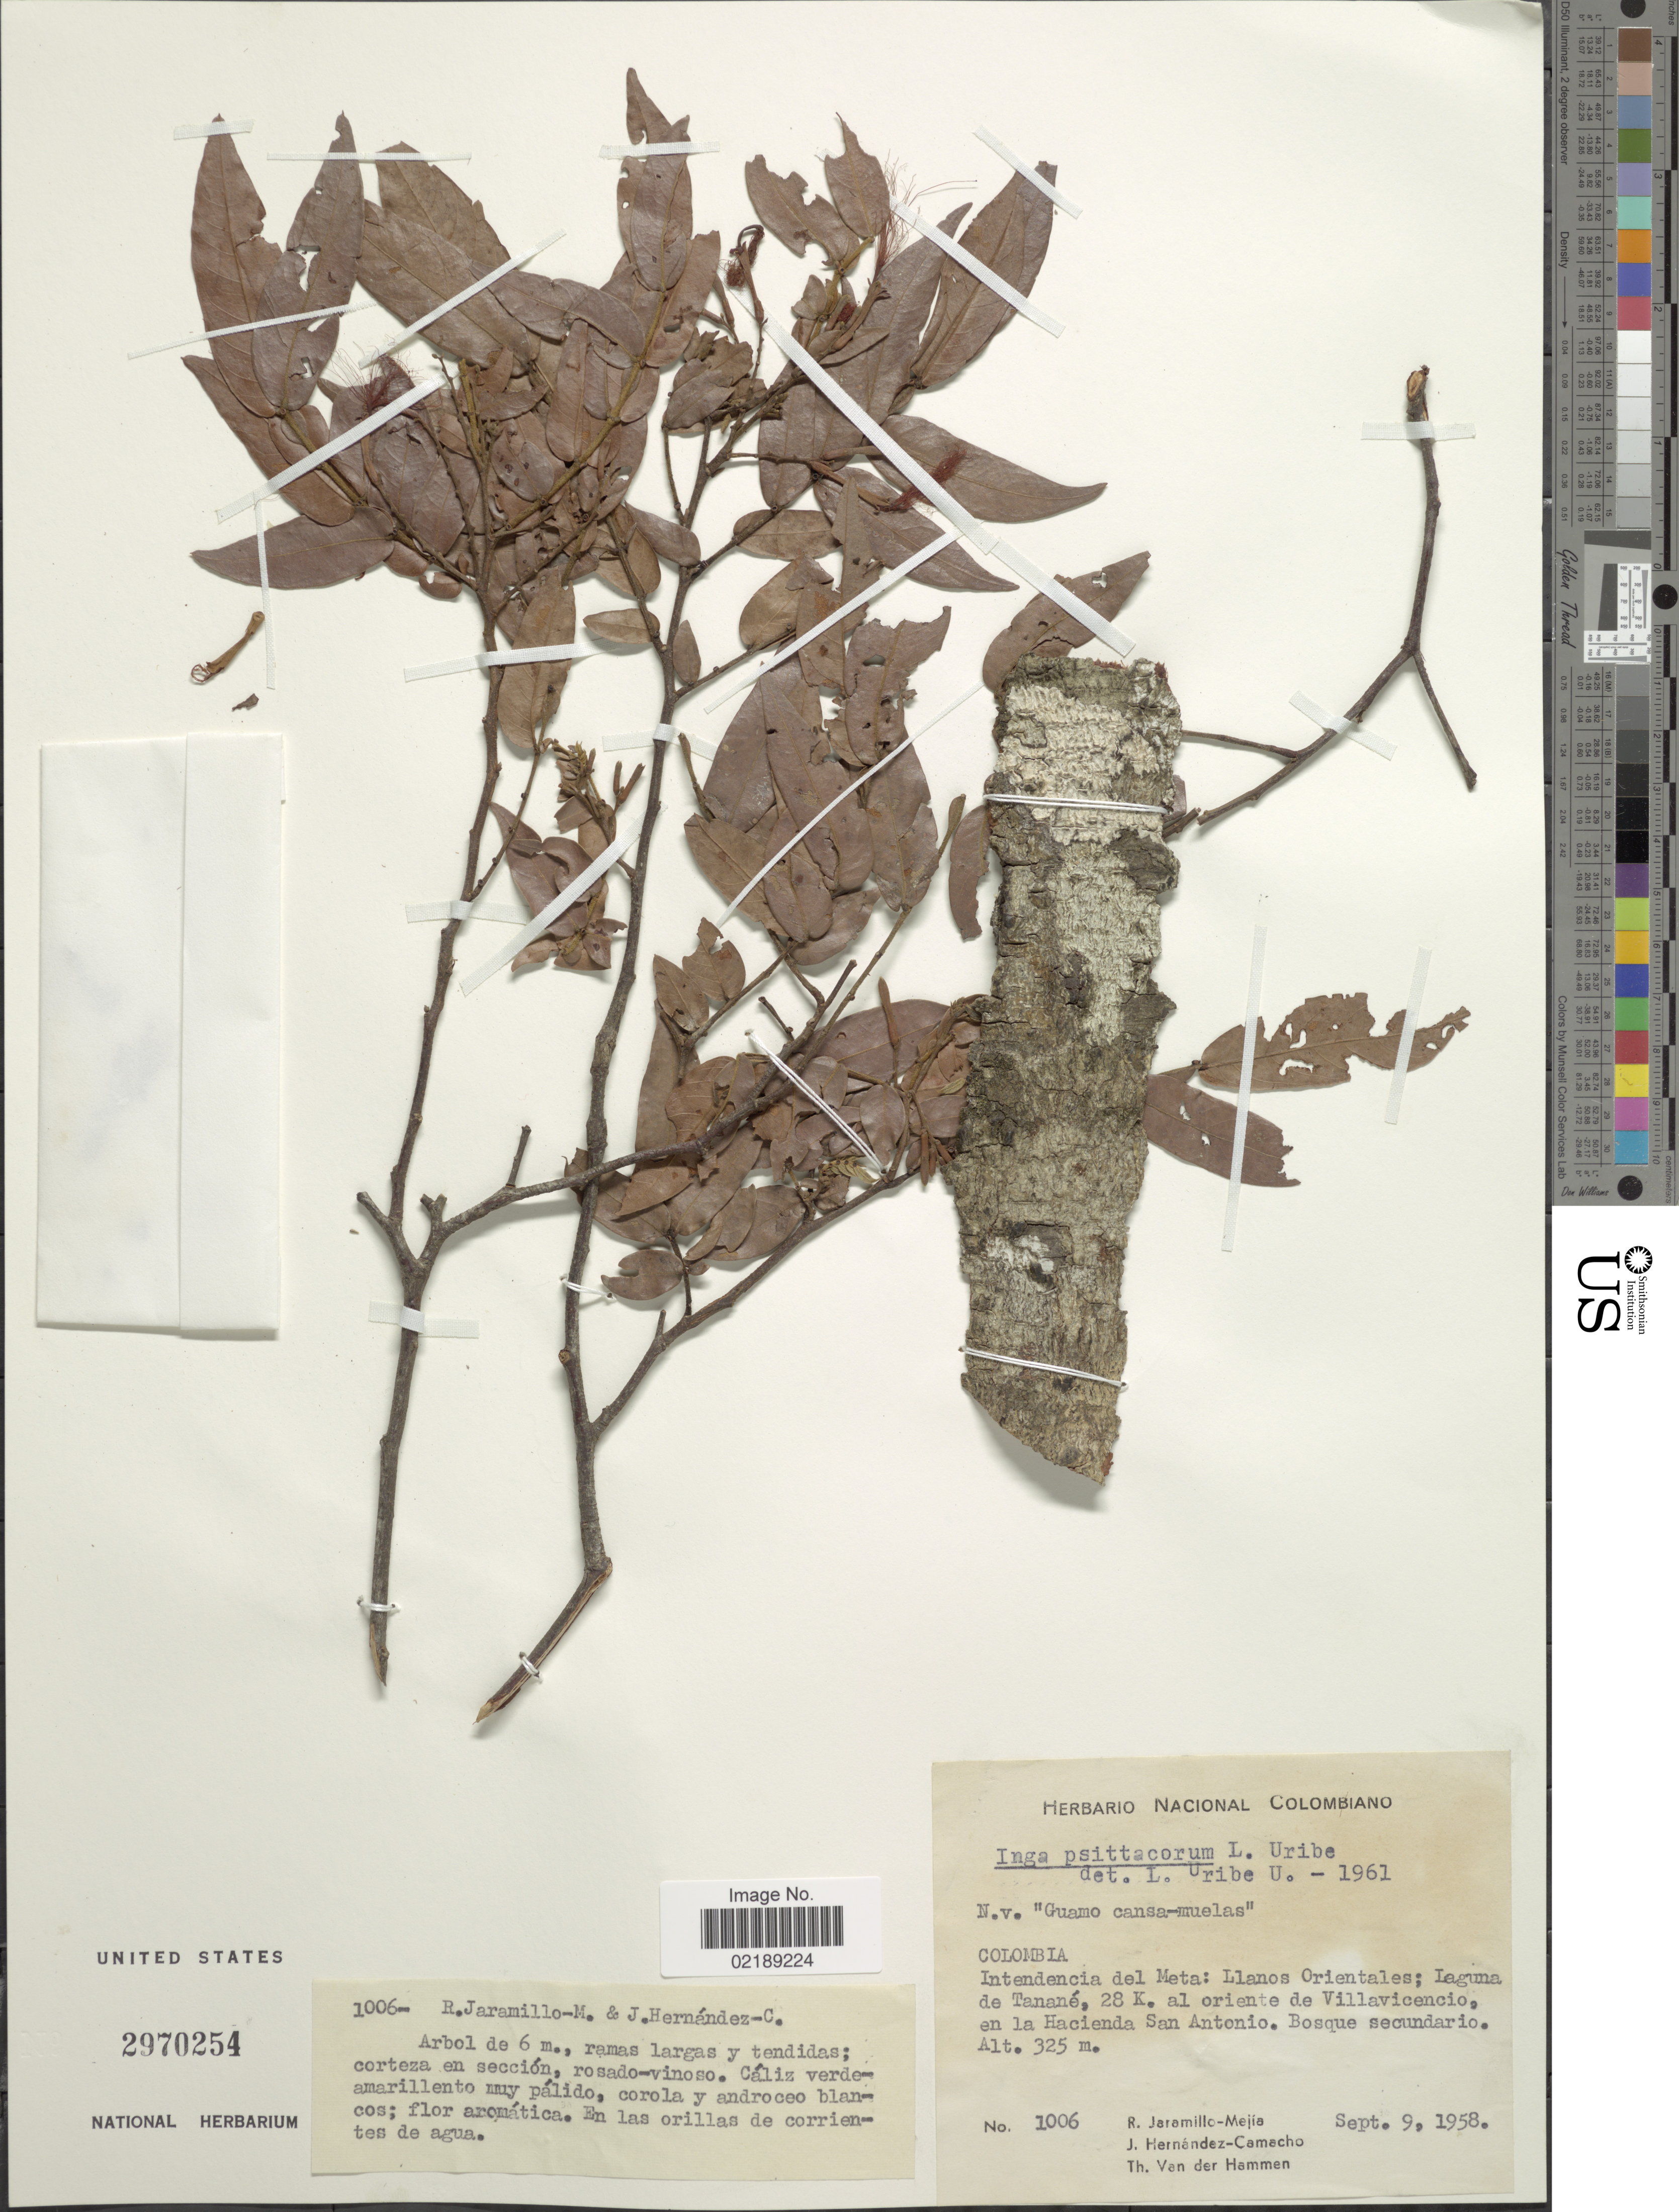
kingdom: Plantae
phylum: Tracheophyta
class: Magnoliopsida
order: Fabales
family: Fabaceae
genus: Inga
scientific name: Inga psittacorum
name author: L. Uribe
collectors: R. Jaramillo M., J. Hernandez Camacho & T. Hammen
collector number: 1006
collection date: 1958-09-09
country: Colombia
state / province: Meta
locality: Intendencia del Meta: Llanos Orientales; Laguna de Tanane, 28 K. al oriente de Villavicencio, en la Hacienda San Antonio.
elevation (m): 325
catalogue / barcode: US 2970254